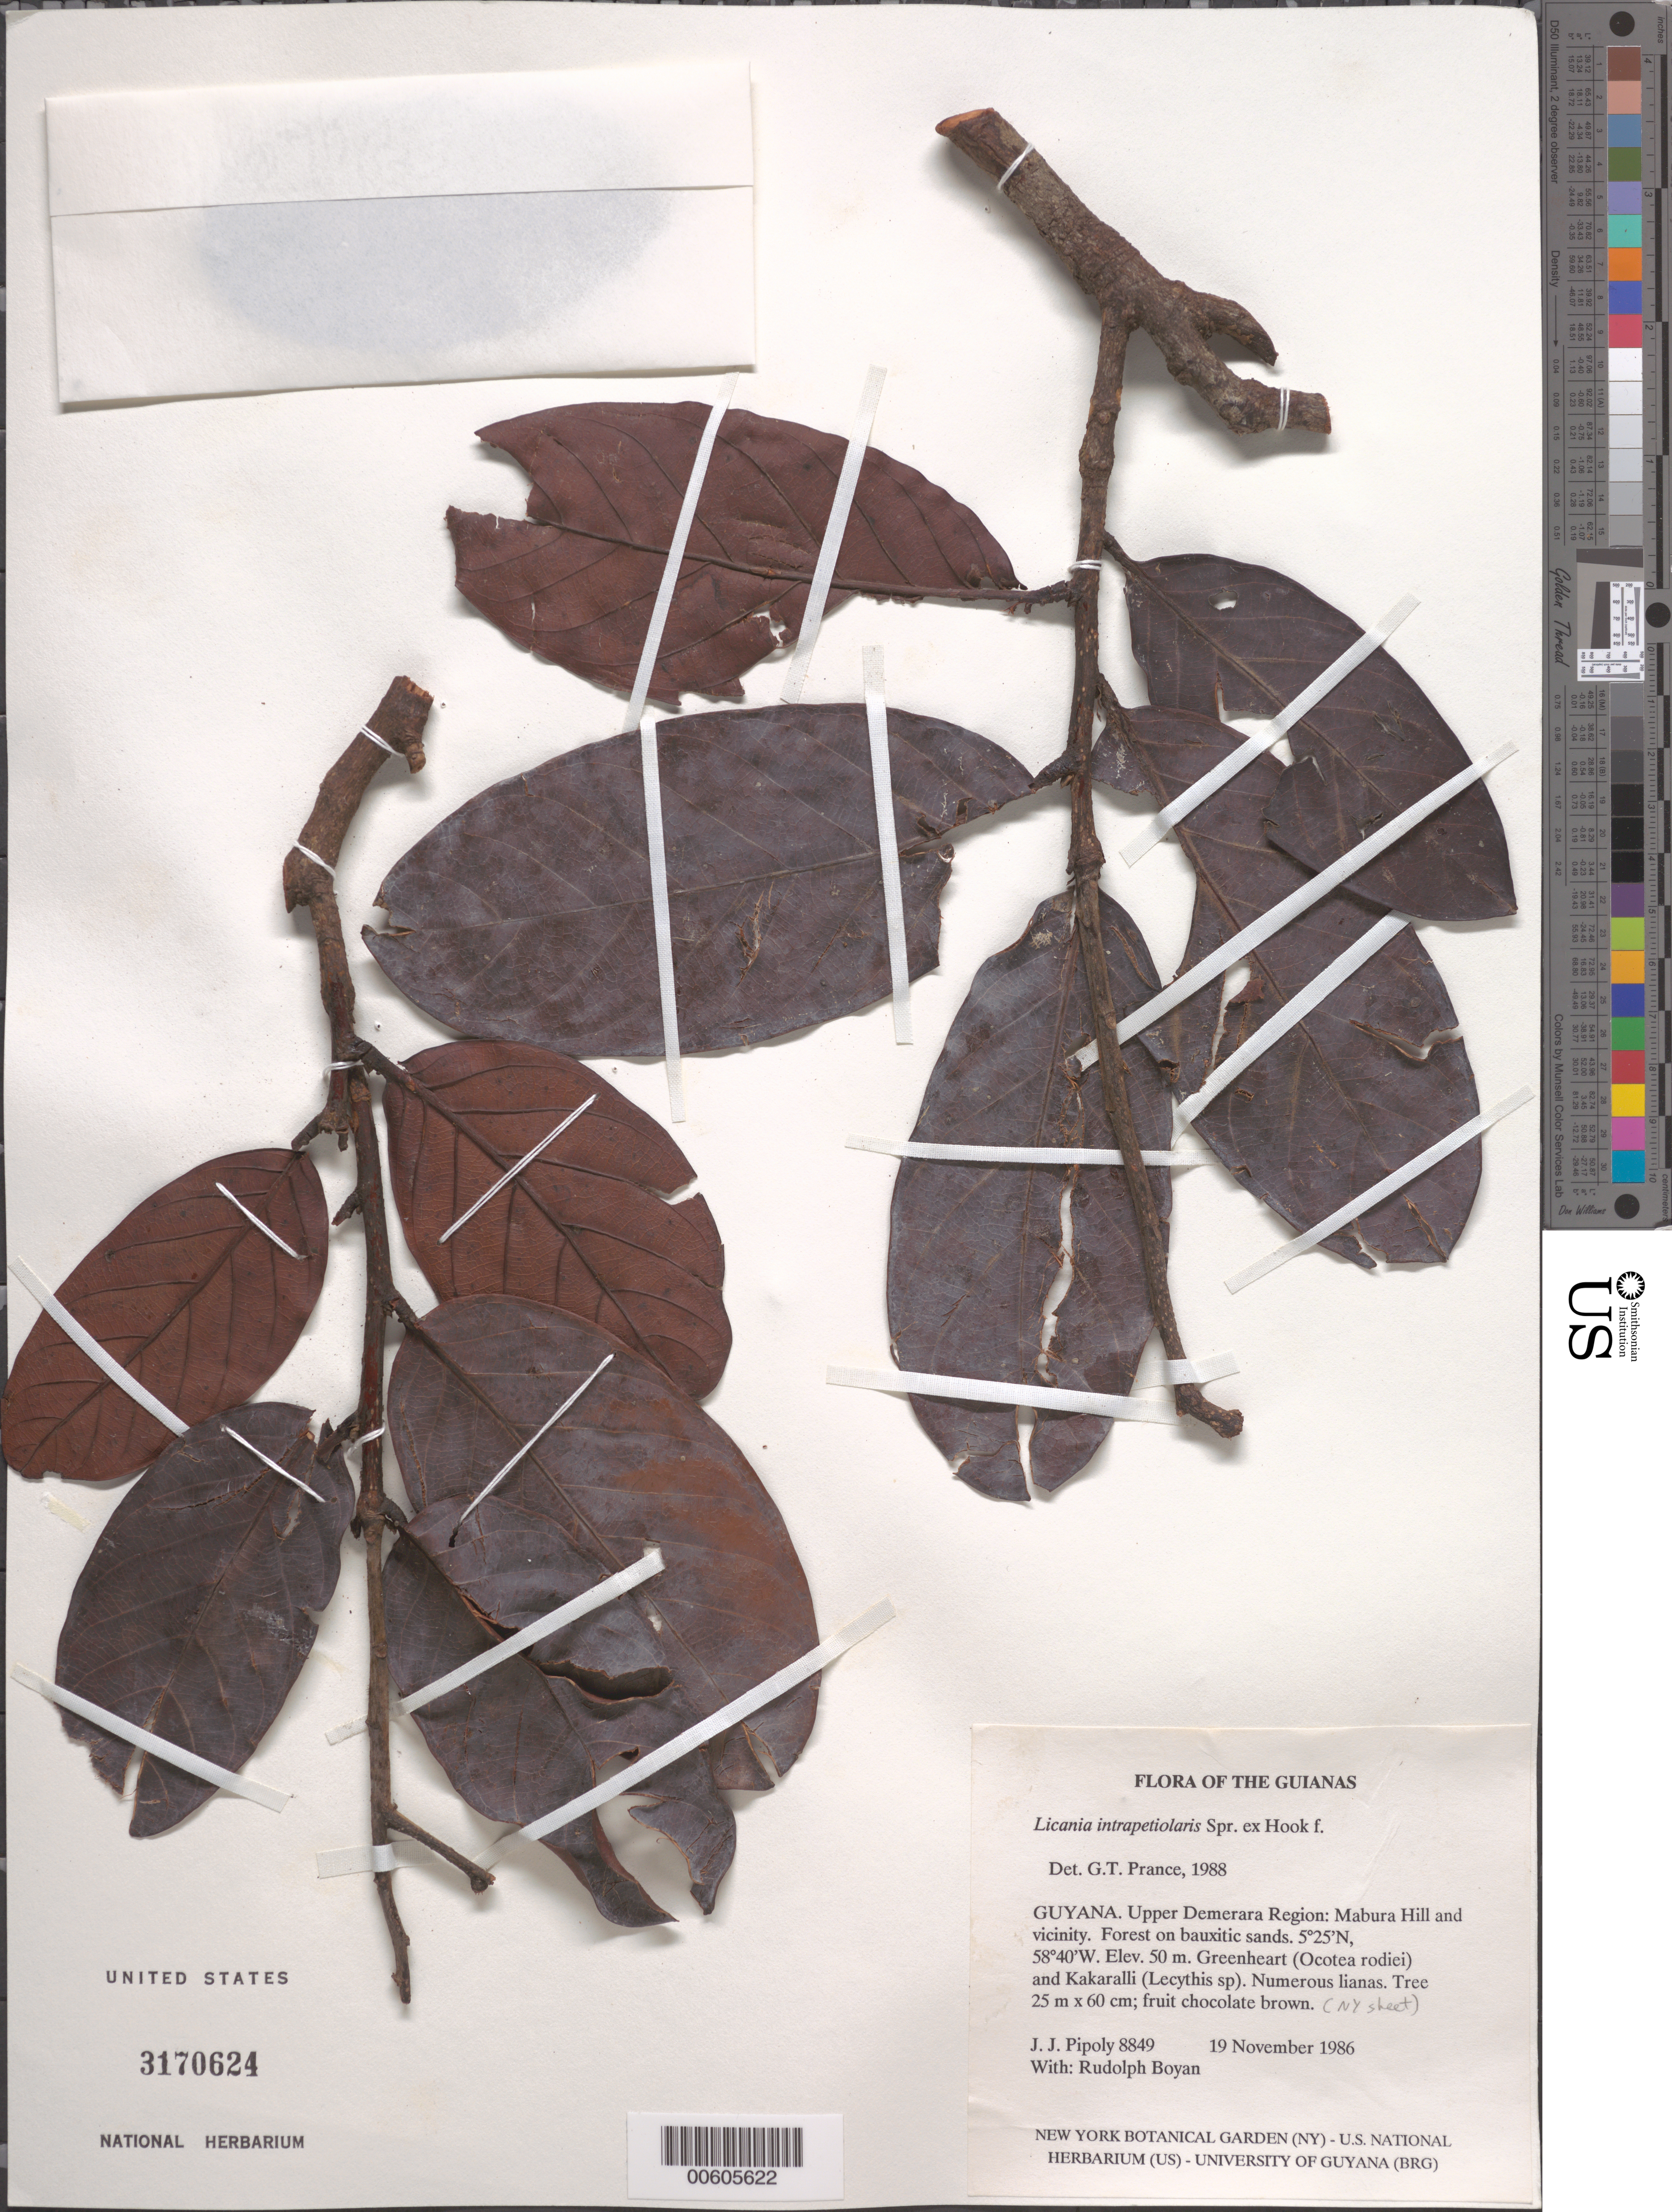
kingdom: Plantae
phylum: Tracheophyta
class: Magnoliopsida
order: Malpighiales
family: Chrysobalanaceae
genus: Hymenopus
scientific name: Hymenopus intrapetiolaris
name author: (Spreng. ex Hook. f.) Sothers & Prance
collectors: J. J. Pipoly & R. Boyan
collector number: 8849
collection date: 1986-11-19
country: Guyana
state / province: U. Demerara-Berbice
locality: The Guianas. Upper Demerara Region: Mabura Hill and vicinity.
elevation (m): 50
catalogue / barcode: US 3170624